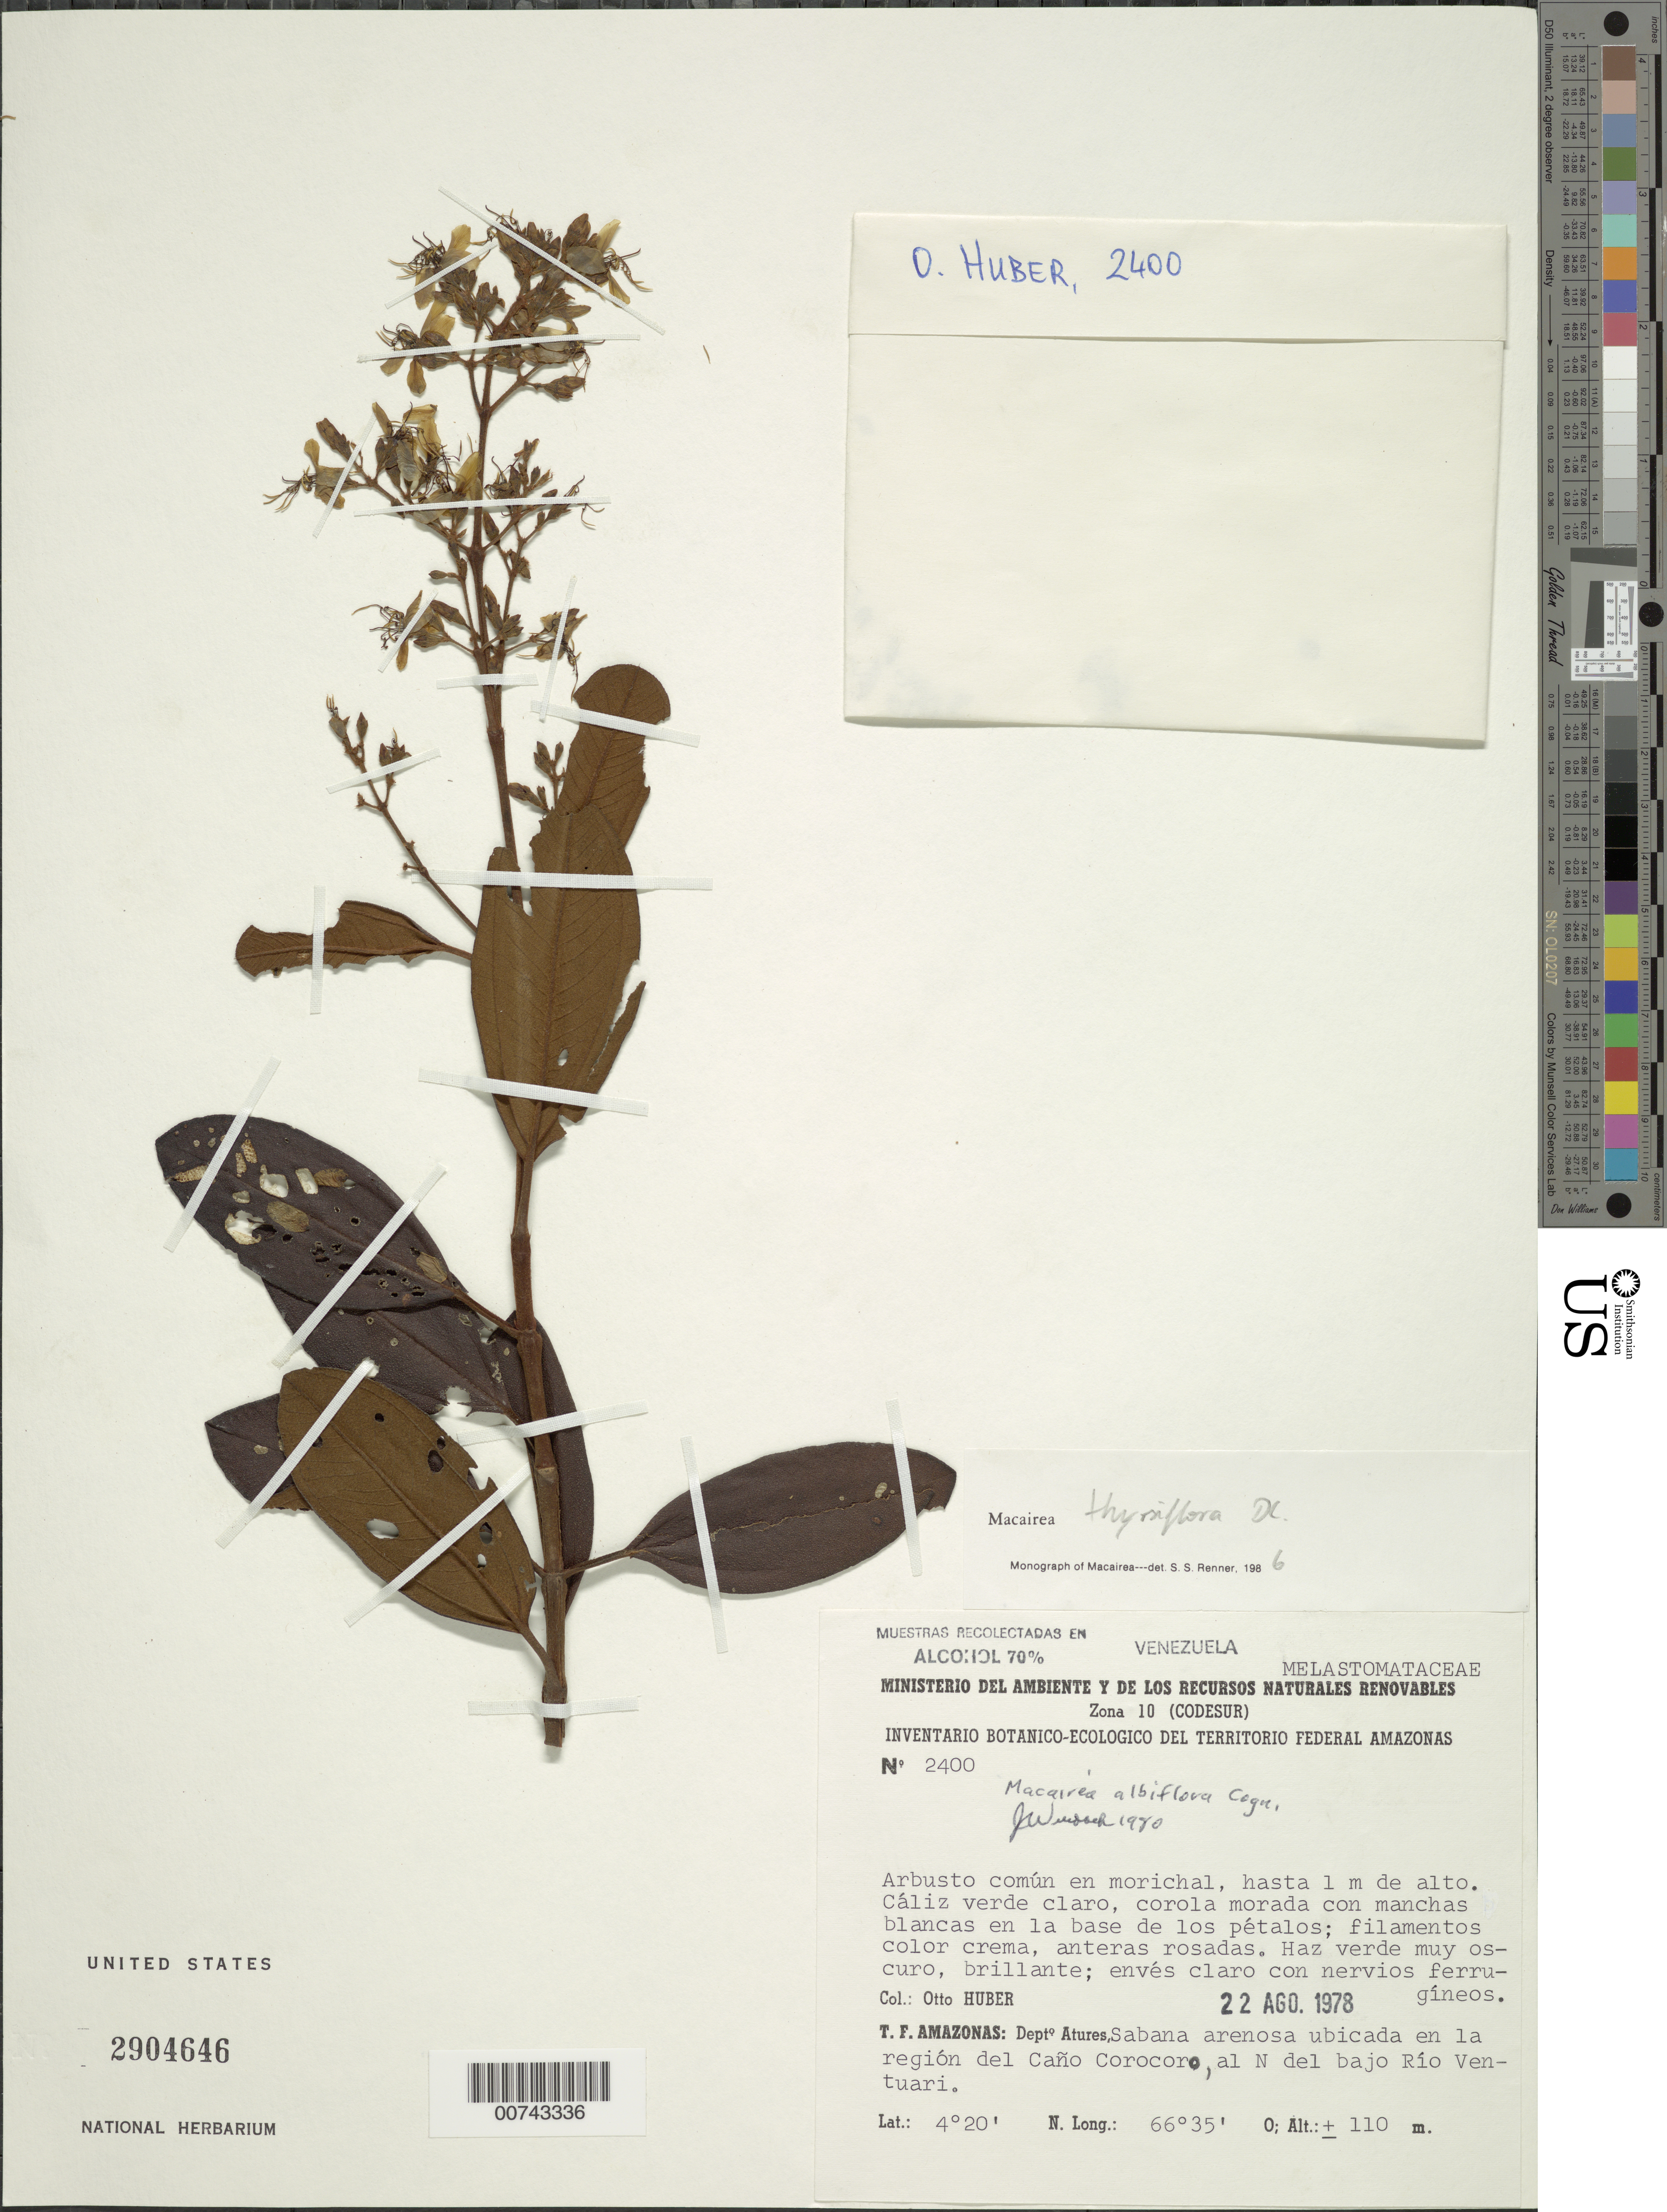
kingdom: Plantae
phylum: Tracheophyta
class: Magnoliopsida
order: Myrtales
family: Melastomataceae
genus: Macairea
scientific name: Macairea thyrsiflora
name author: DC.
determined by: Nunes da Silva, Diego, (RB), Jardim Botanico do Rio de Janeiro - Herbario (BRAZIL)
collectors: O. Huber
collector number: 2400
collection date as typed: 22-Aug-78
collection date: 1978-08-22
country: Venezuela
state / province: Amazonas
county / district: Atures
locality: Bajo Río Ventuari, N of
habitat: Sabana arenosa ubicada en la region del Cano Corocoro; en morichal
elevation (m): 110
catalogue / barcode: US 2904646